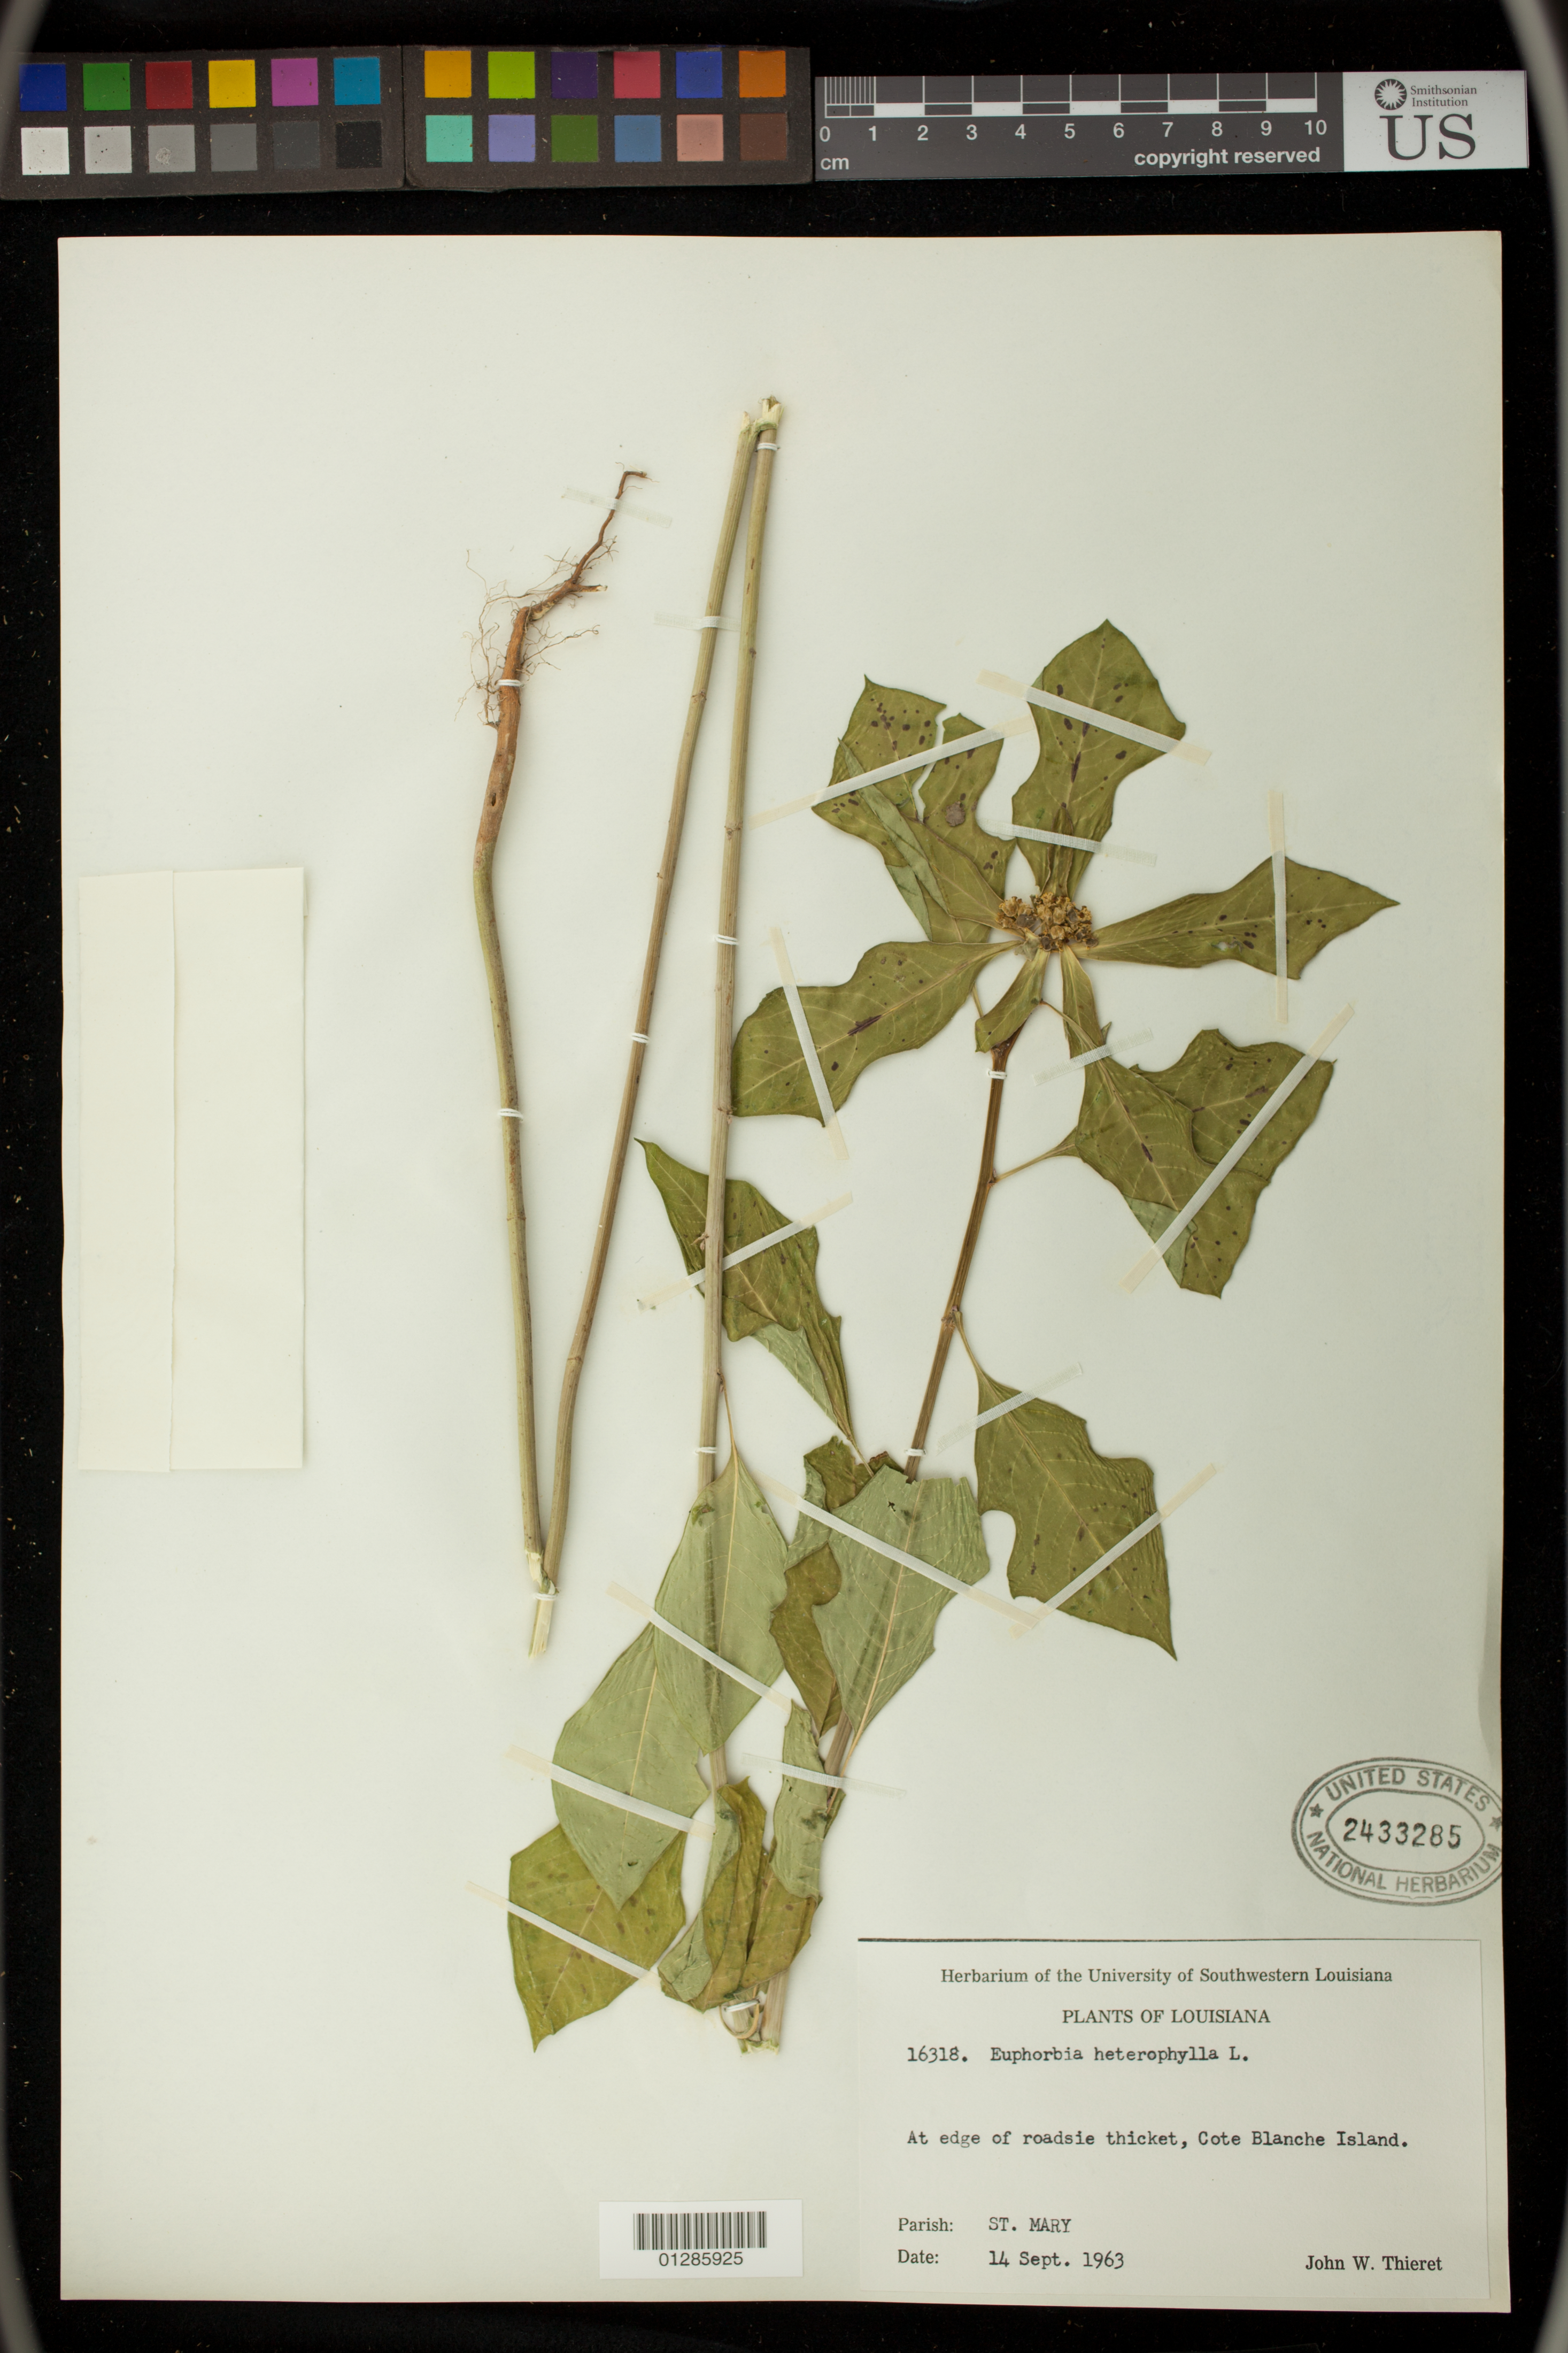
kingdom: Plantae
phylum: Tracheophyta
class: Magnoliopsida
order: Malpighiales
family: Euphorbiaceae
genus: Euphorbia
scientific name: Euphorbia heterophylla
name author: L.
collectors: J. W. Thieret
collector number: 16318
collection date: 1963-09-14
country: United States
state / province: Louisiana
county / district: St. Mary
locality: Cote Blanche Island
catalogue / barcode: US 2433285